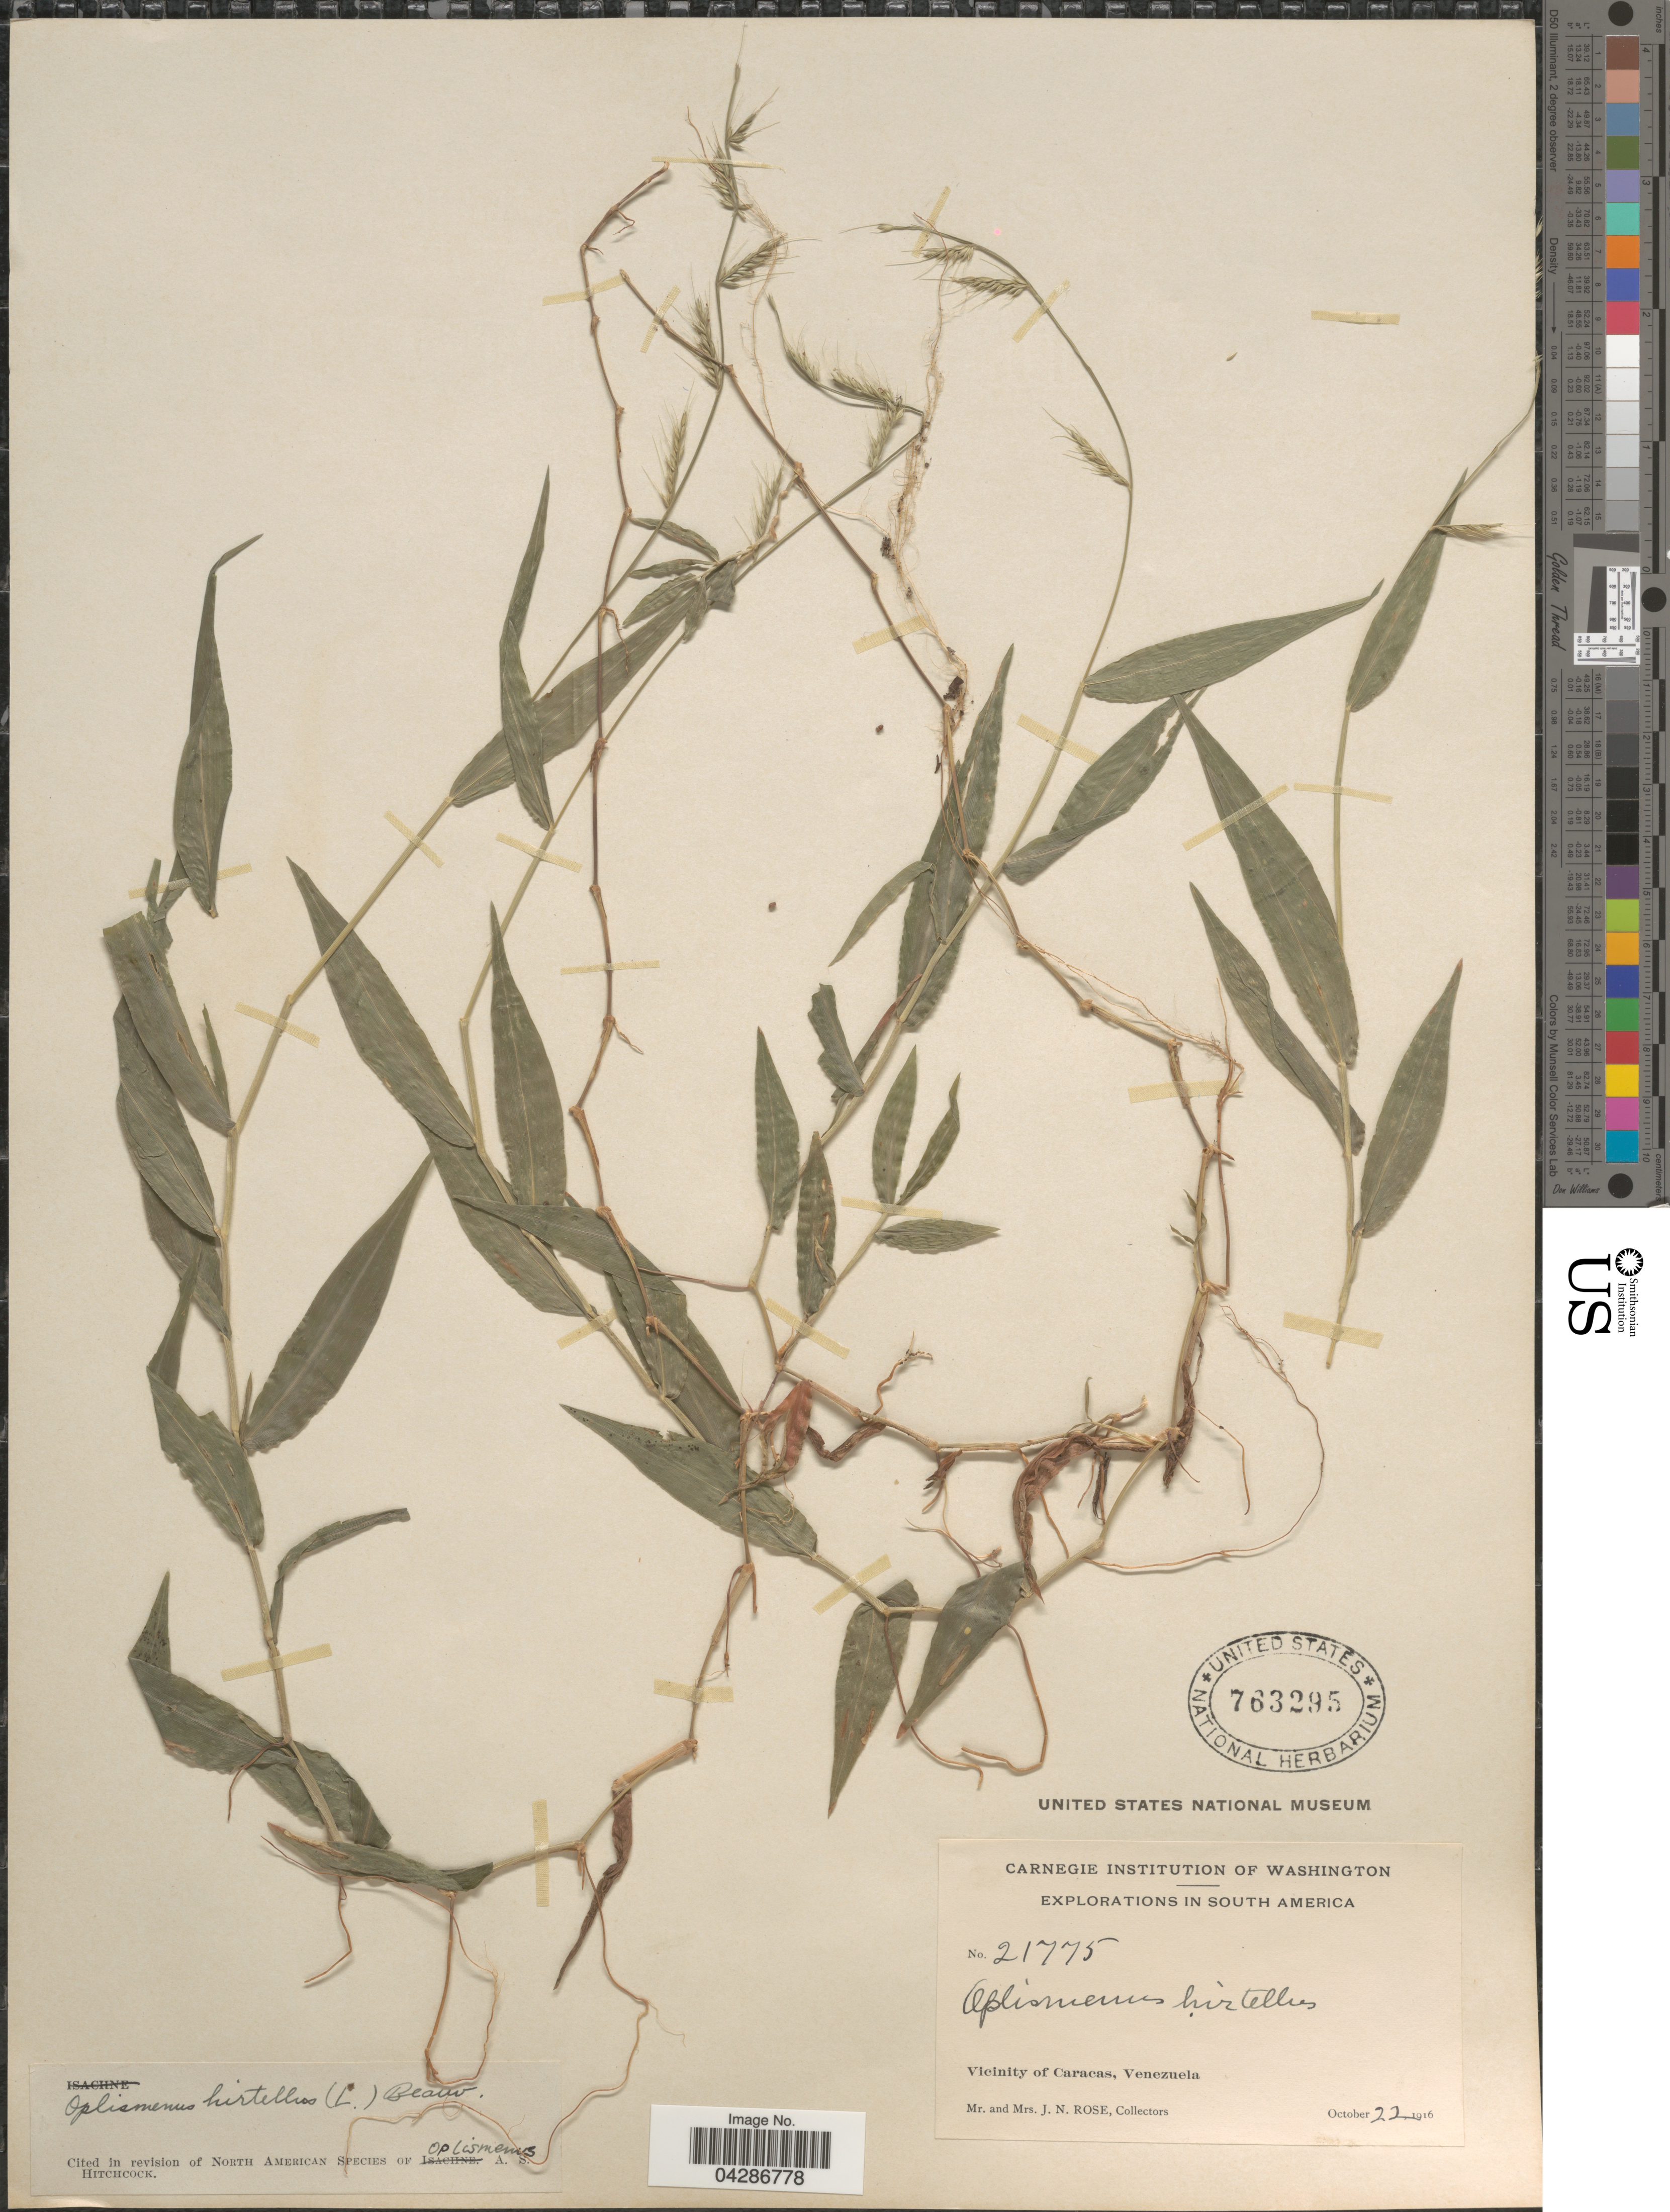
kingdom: Plantae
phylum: Tracheophyta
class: Liliopsida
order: Poales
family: Poaceae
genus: Oplismenus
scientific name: Oplismenus hirtellus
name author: (L.) P. Beauv.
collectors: J. N. Rose & L. B. Rose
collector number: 21775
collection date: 1916-10-22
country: Venezuela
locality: Explorations in South America. Vicinity of Caracas.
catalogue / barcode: US 763295